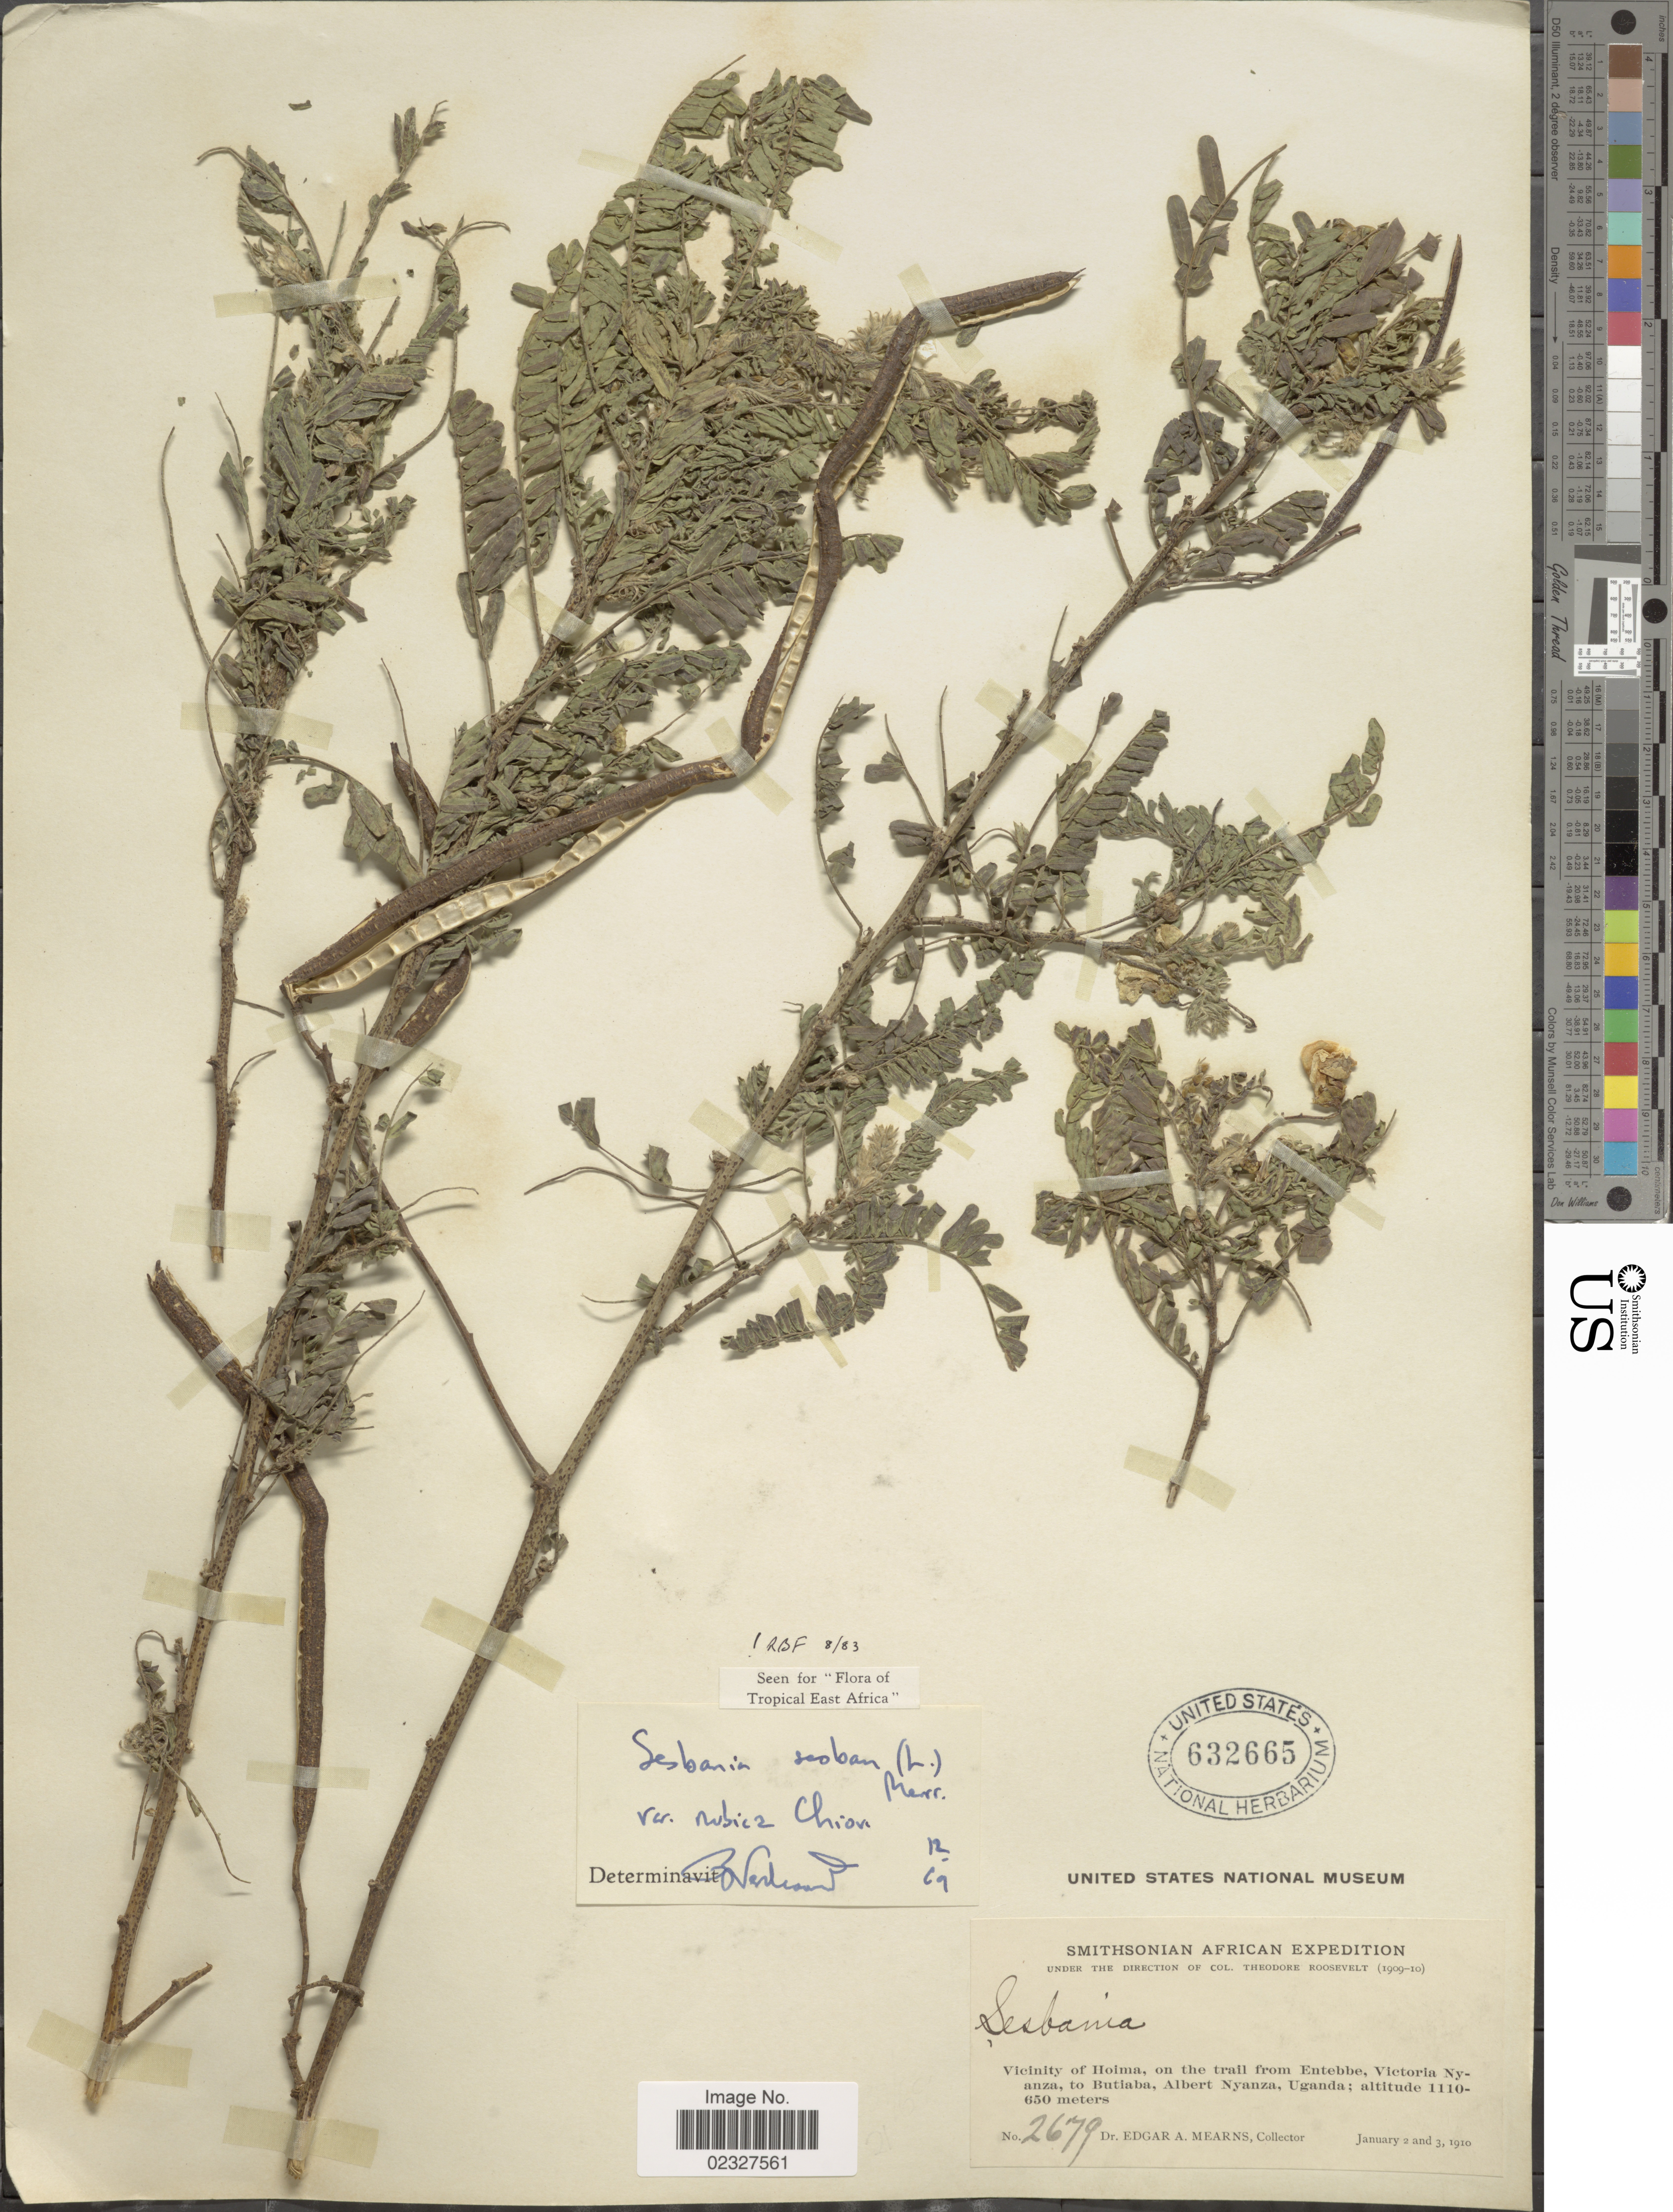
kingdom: Plantae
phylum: Tracheophyta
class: Magnoliopsida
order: Fabales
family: Fabaceae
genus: Sesbania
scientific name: Sesbania sesban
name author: (L.) Merr.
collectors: E. A. Mearns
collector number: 2679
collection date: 1910-01-02/1910-01-03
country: Uganda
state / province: Central / Western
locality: Vicinity of Hoima, on the trail from Entebbe, Victoria Nyanza, to Butiaba, Albert Nyanza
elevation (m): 650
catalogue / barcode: US 632665